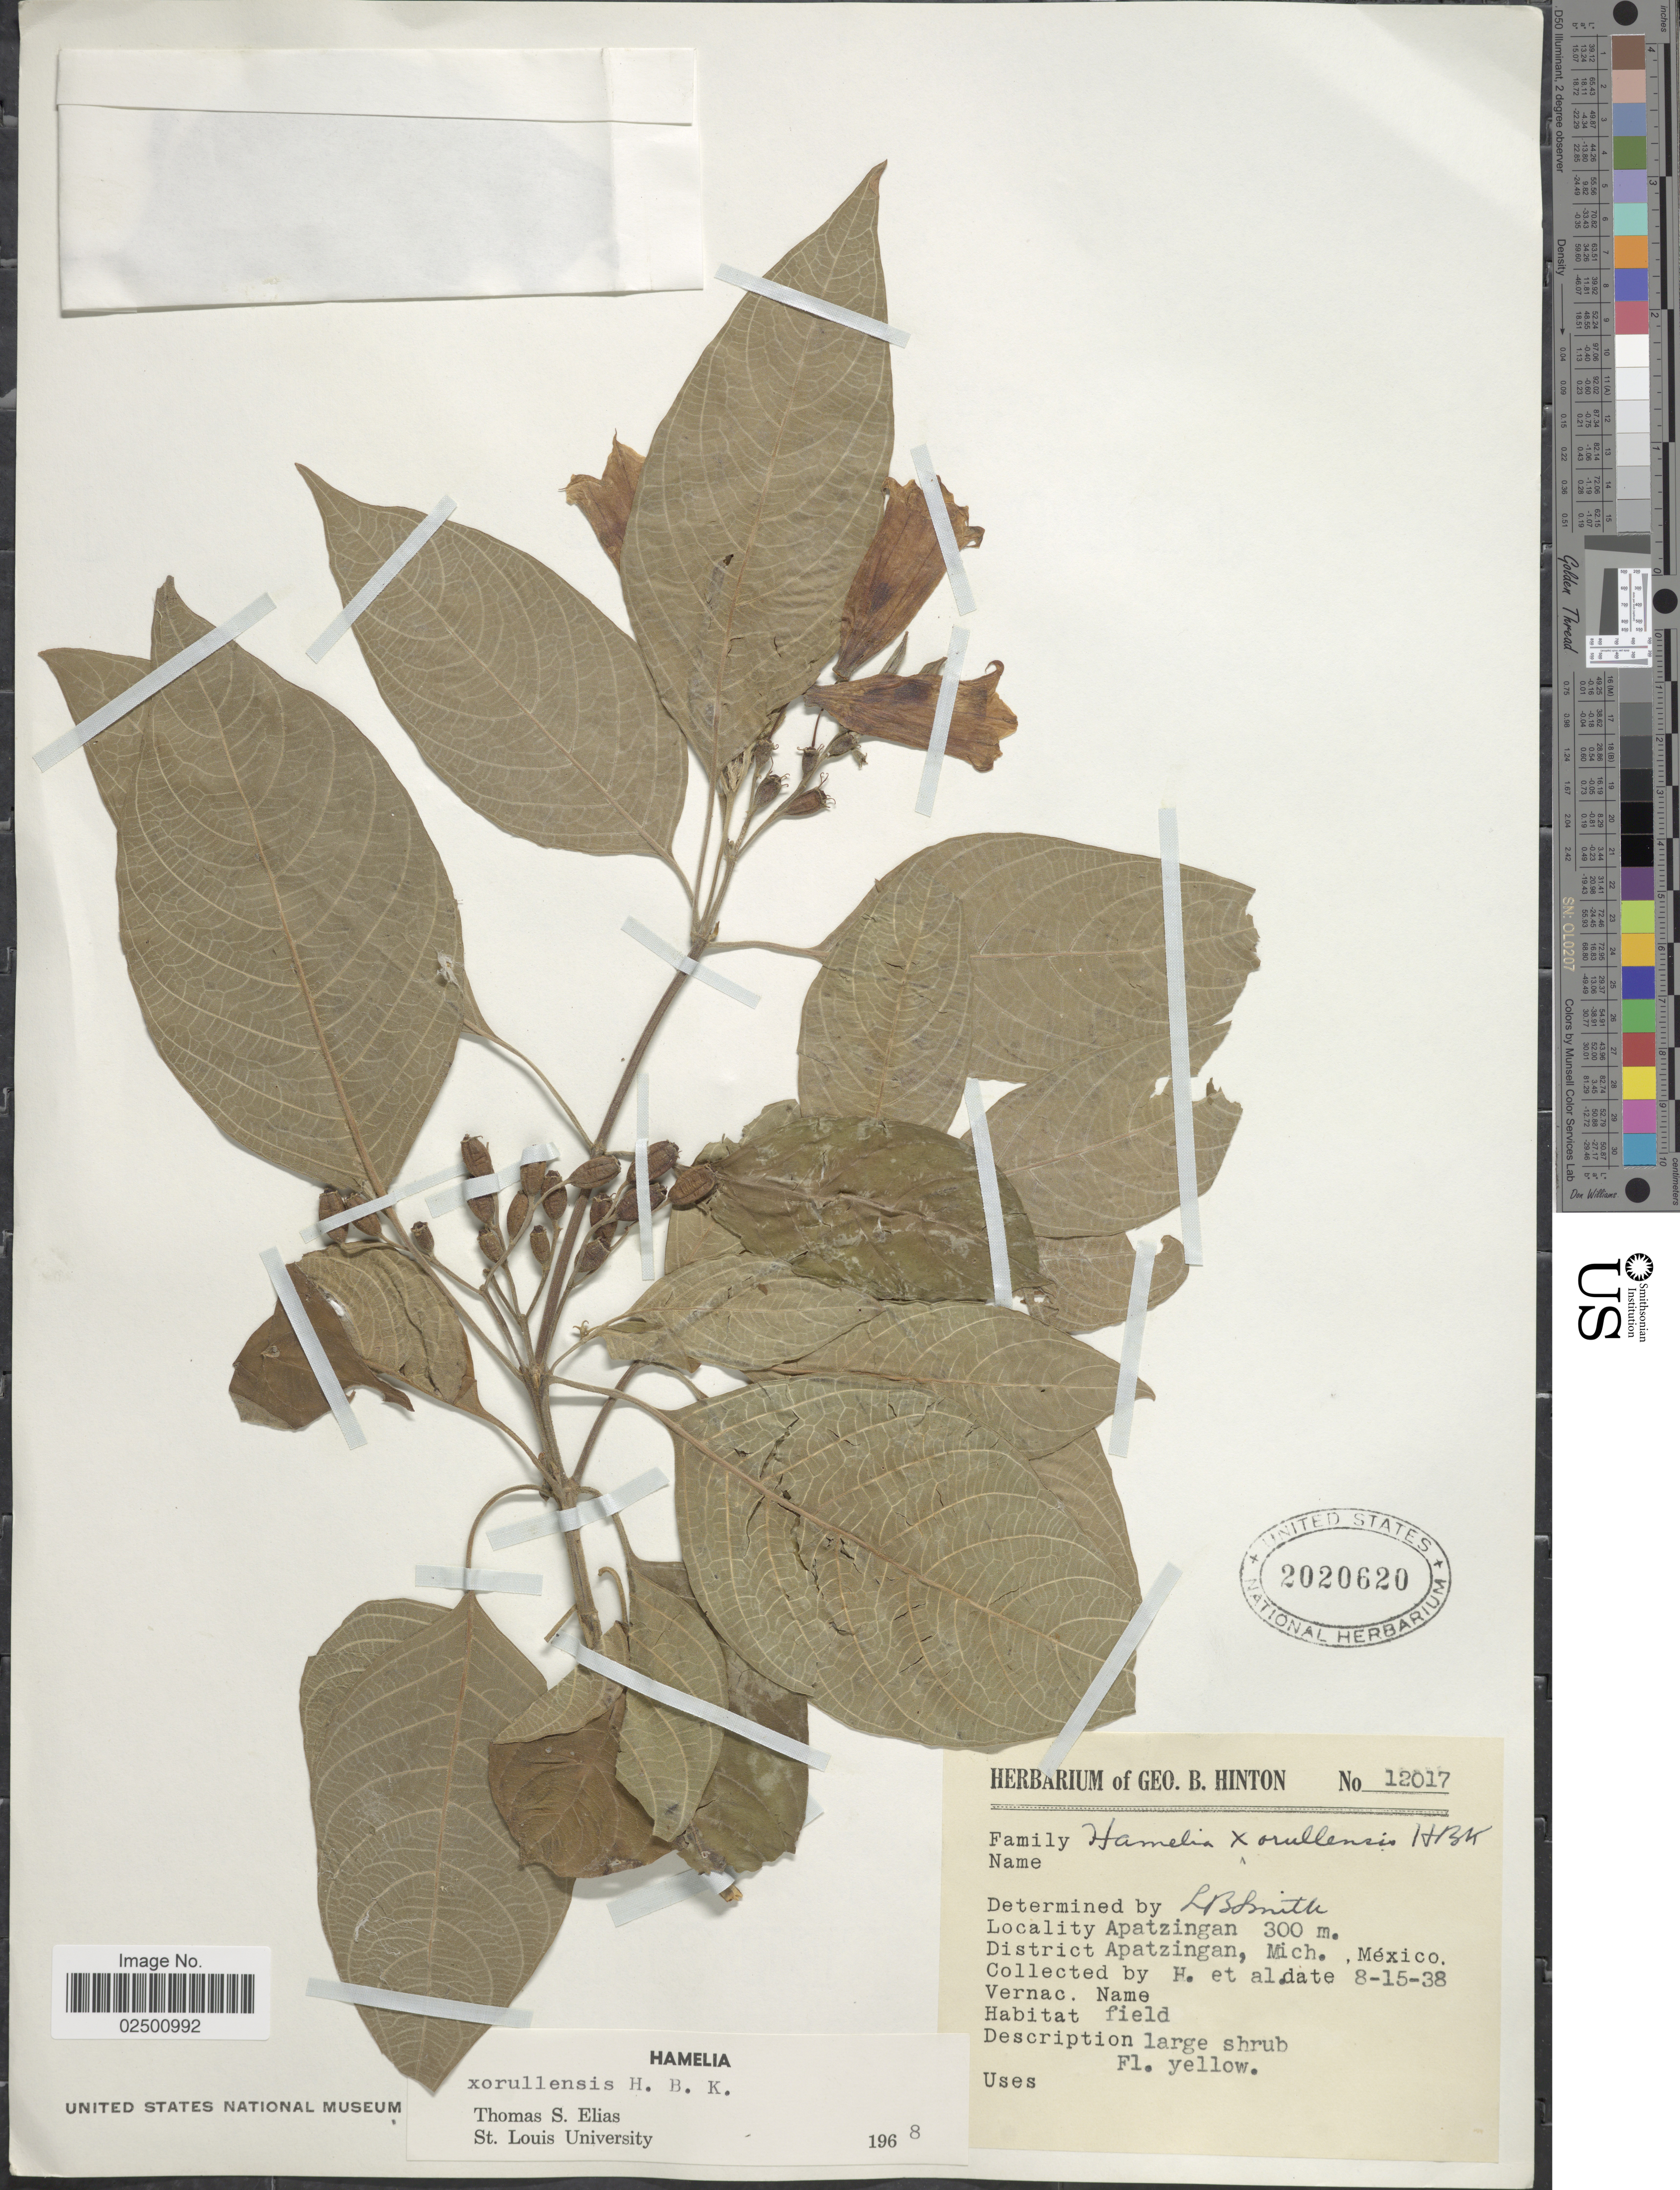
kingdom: Plantae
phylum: Tracheophyta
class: Magnoliopsida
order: Gentianales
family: Rubiaceae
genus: Hamelia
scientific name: Hamelia xorullensis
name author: Kunth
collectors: G. B. Hinton & et al.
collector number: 12017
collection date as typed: Transcribed d/m/y: 15/8/38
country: Mexico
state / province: Michoacán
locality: Apatzingan. District Apatzingan, Mich., Mexico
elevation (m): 300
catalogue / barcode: US 2020620